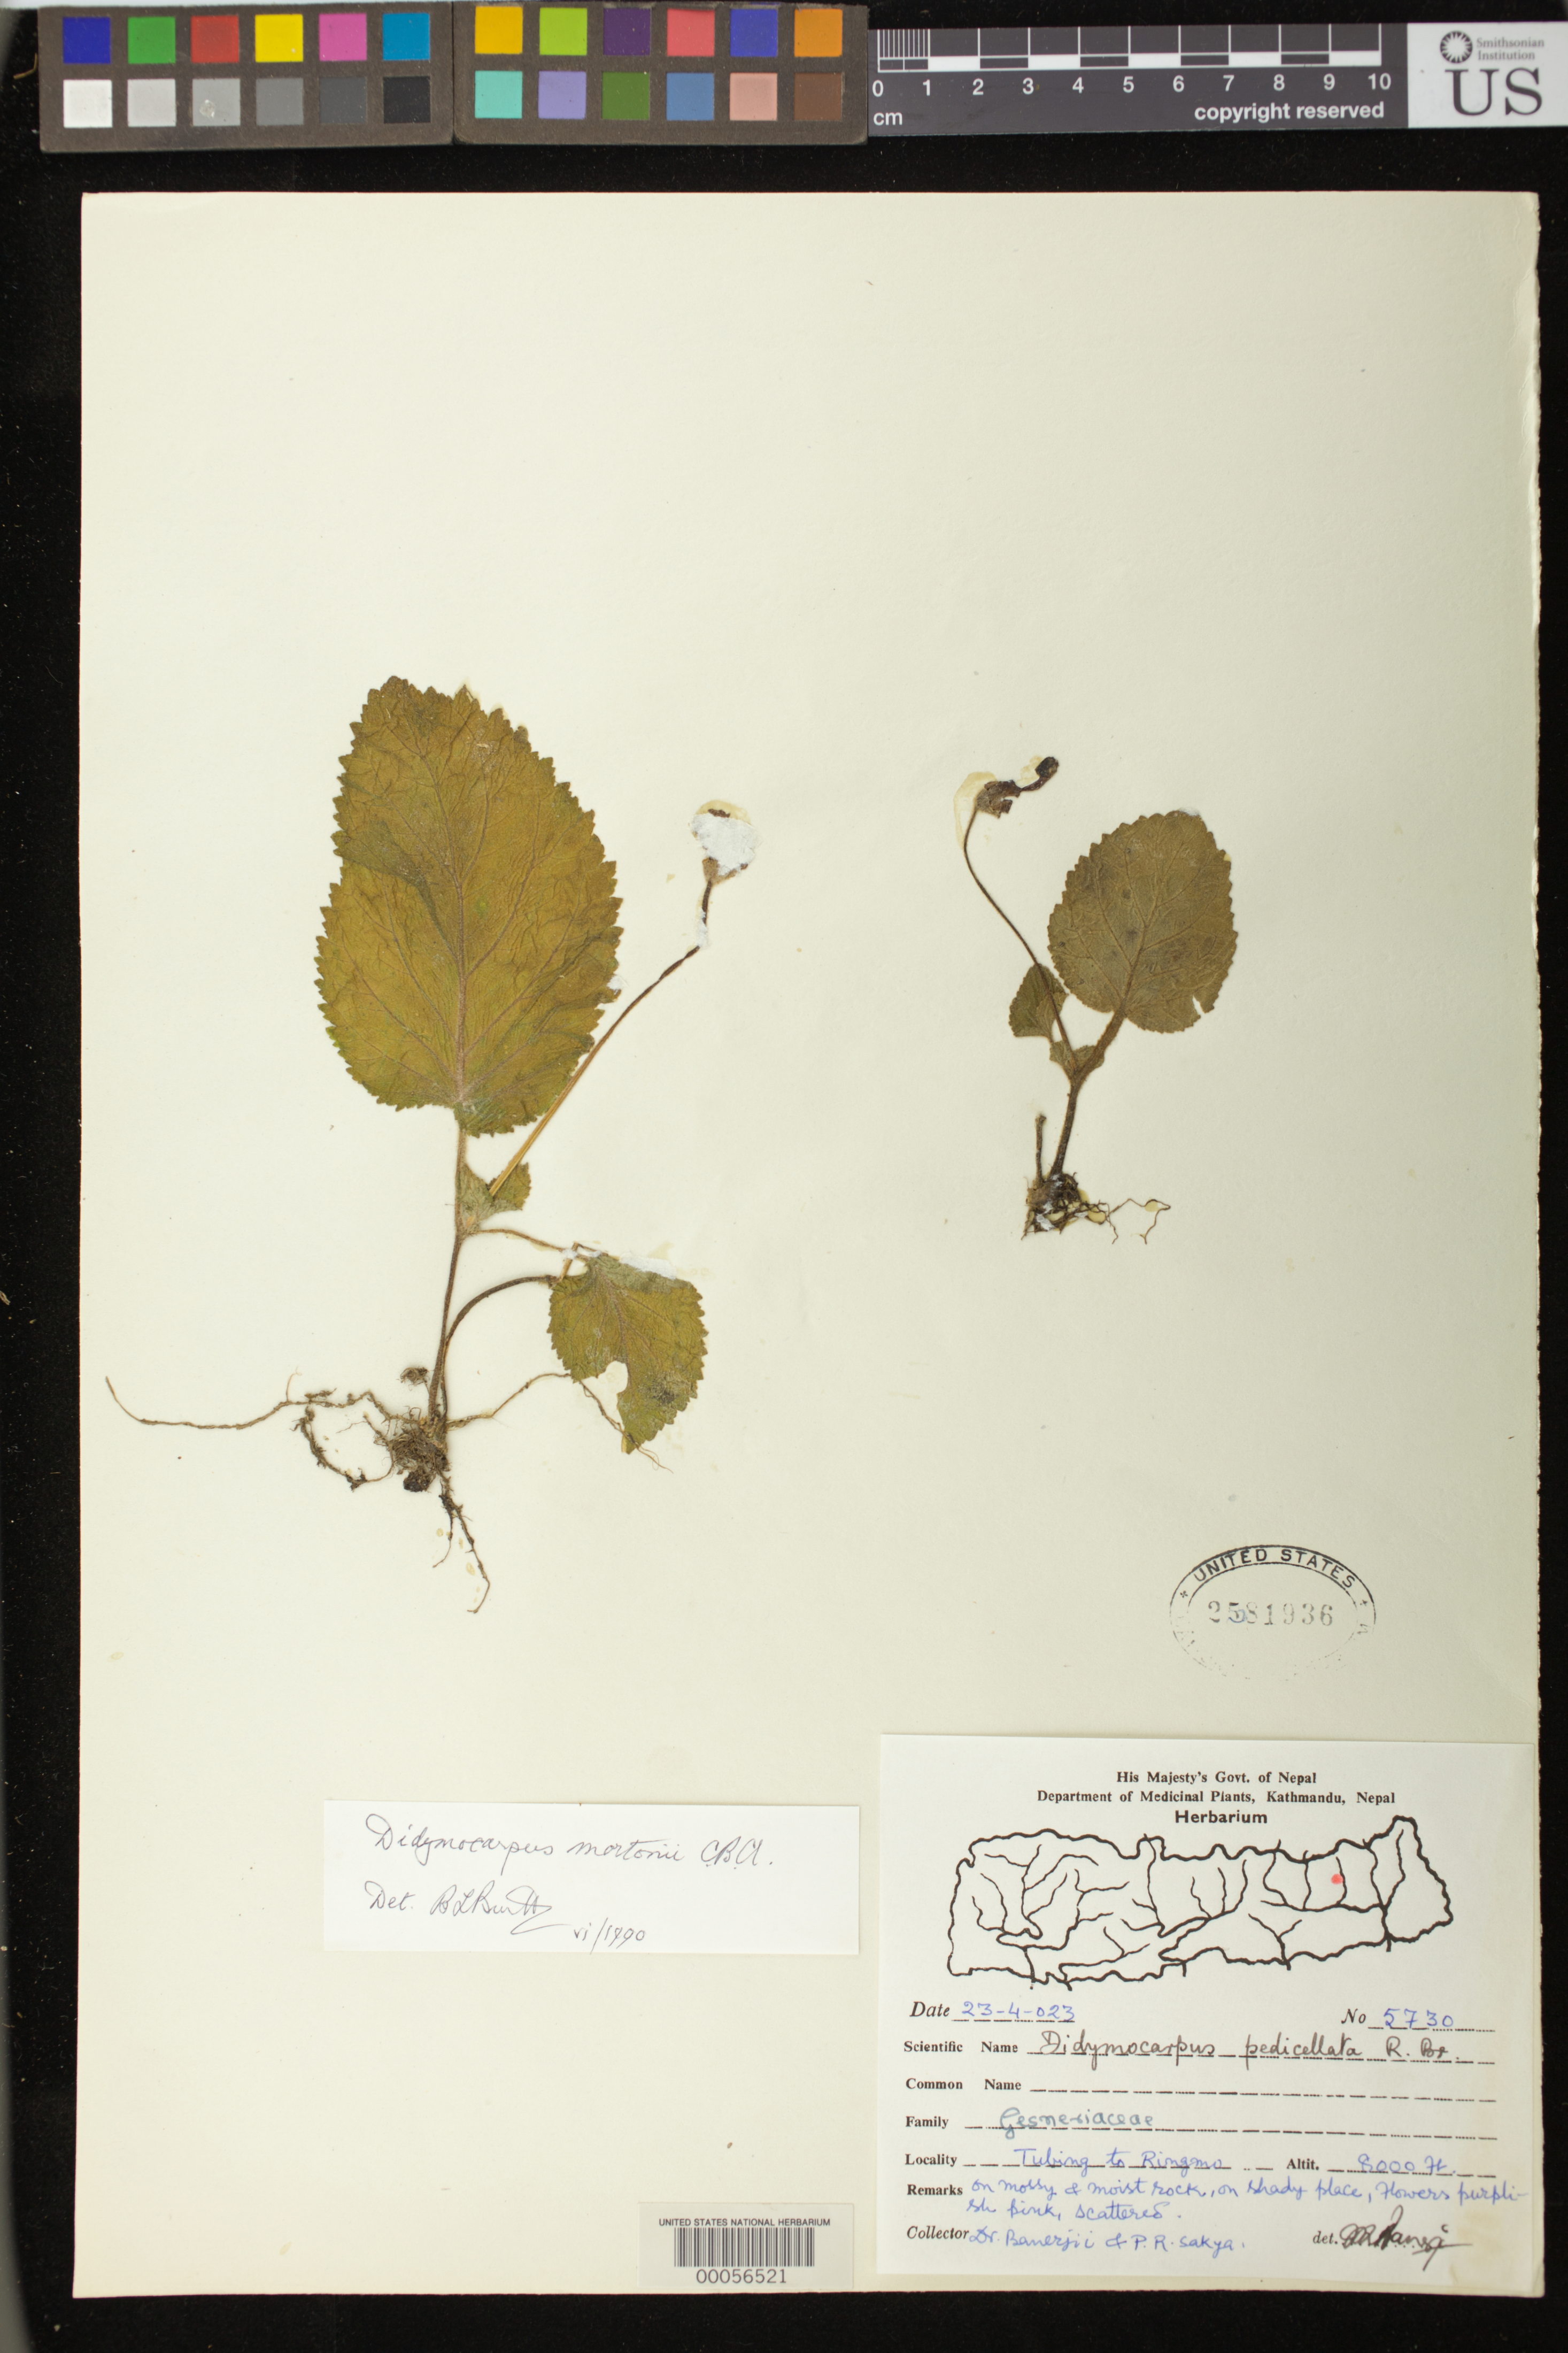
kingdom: Plantae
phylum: Tracheophyta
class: Magnoliopsida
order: Lamiales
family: Gesneriaceae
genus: Didymocarpus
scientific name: Didymocarpus mortonii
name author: C.B. Clarke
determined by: Burtt, B. L.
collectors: -. Banerjee & P. Sakya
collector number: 5730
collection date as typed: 23 Apr 1923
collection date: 1923-04-23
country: Nepal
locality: Tubing to ringmo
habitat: On mossy + moist rock, on shady place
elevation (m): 2438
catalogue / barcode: US 2581936